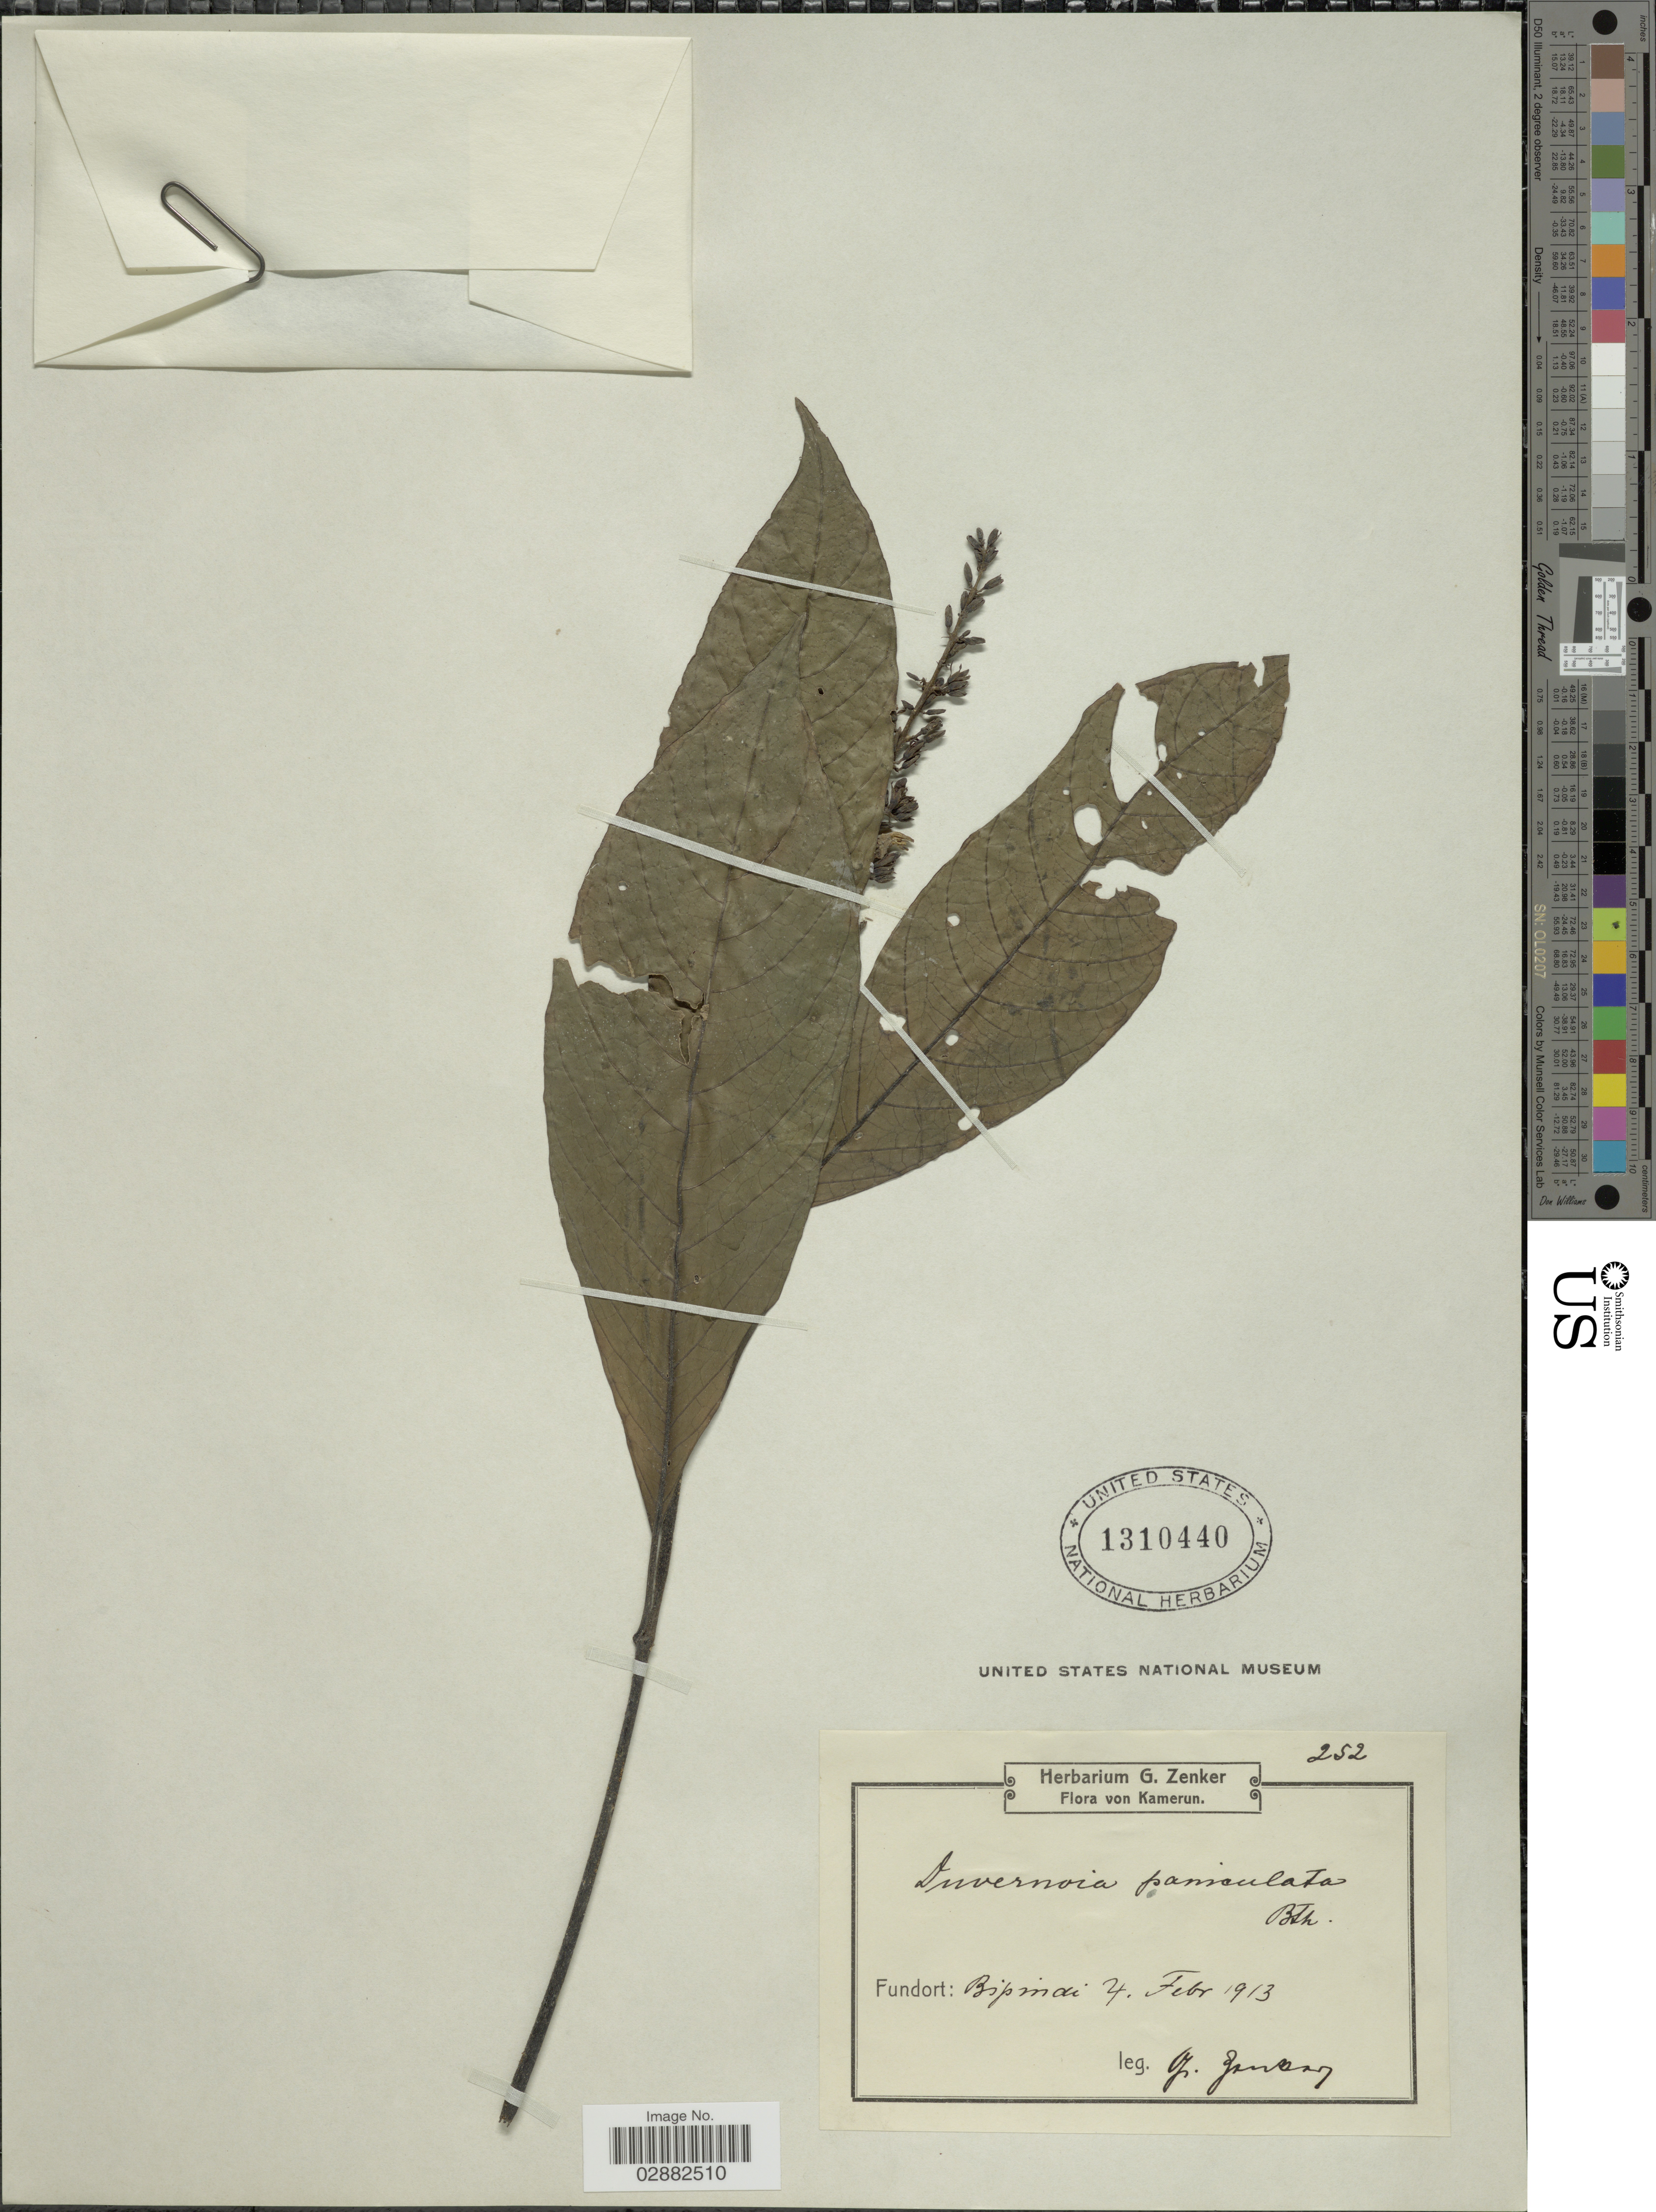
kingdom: Plantae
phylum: Tracheophyta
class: Magnoliopsida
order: Lamiales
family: Acanthaceae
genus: Justicia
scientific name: Justicia paniculata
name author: Rose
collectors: G. A. Zenker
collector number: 252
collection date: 1913-02-04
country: Cameroon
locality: Fundort: Bipindi.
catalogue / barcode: US 1310440